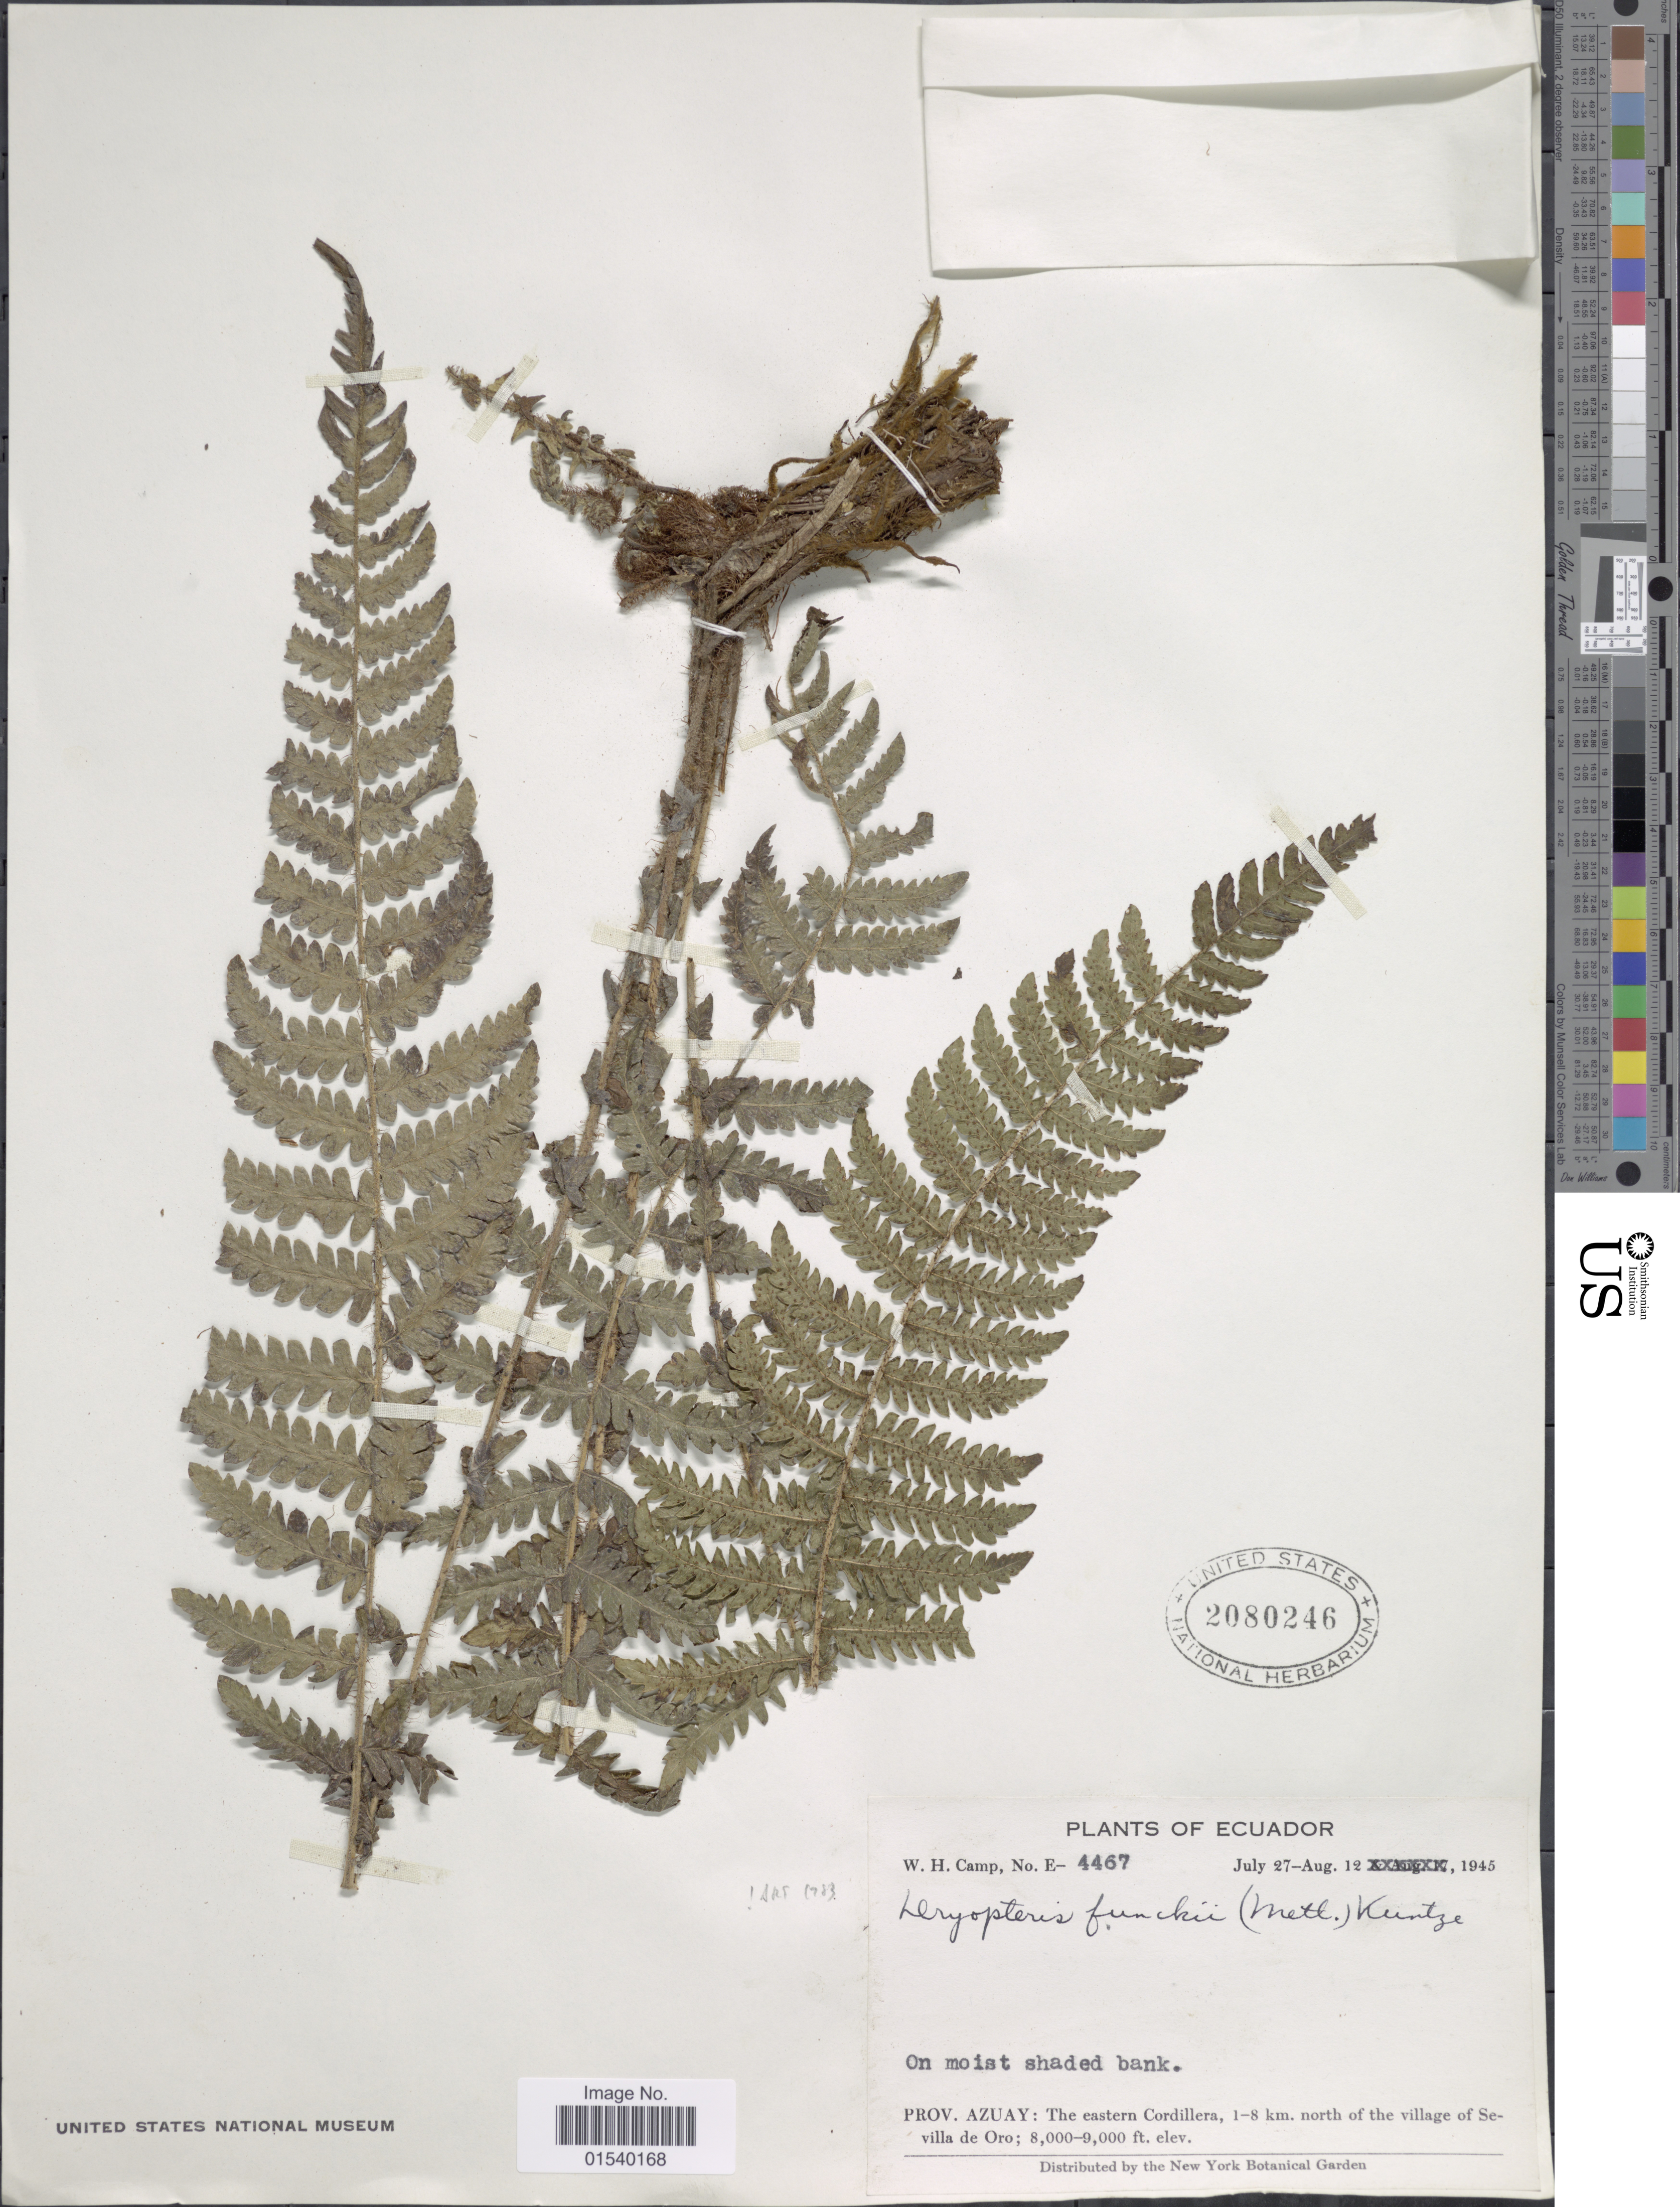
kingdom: Plantae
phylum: Tracheophyta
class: Polypodiopsida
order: Polypodiales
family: Thelypteridaceae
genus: Amauropelta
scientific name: Amauropelta funckii (Mett.) comb. nov., ined. 2015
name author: (Mett.)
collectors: W. H. Camp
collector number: E-4467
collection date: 1945-07-27/1945-08-12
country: Ecuador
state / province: Azuay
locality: The eastern Cordillera, 1-8 km. north of the village of Sevilla de Oro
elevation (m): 2438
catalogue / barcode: US 2080246